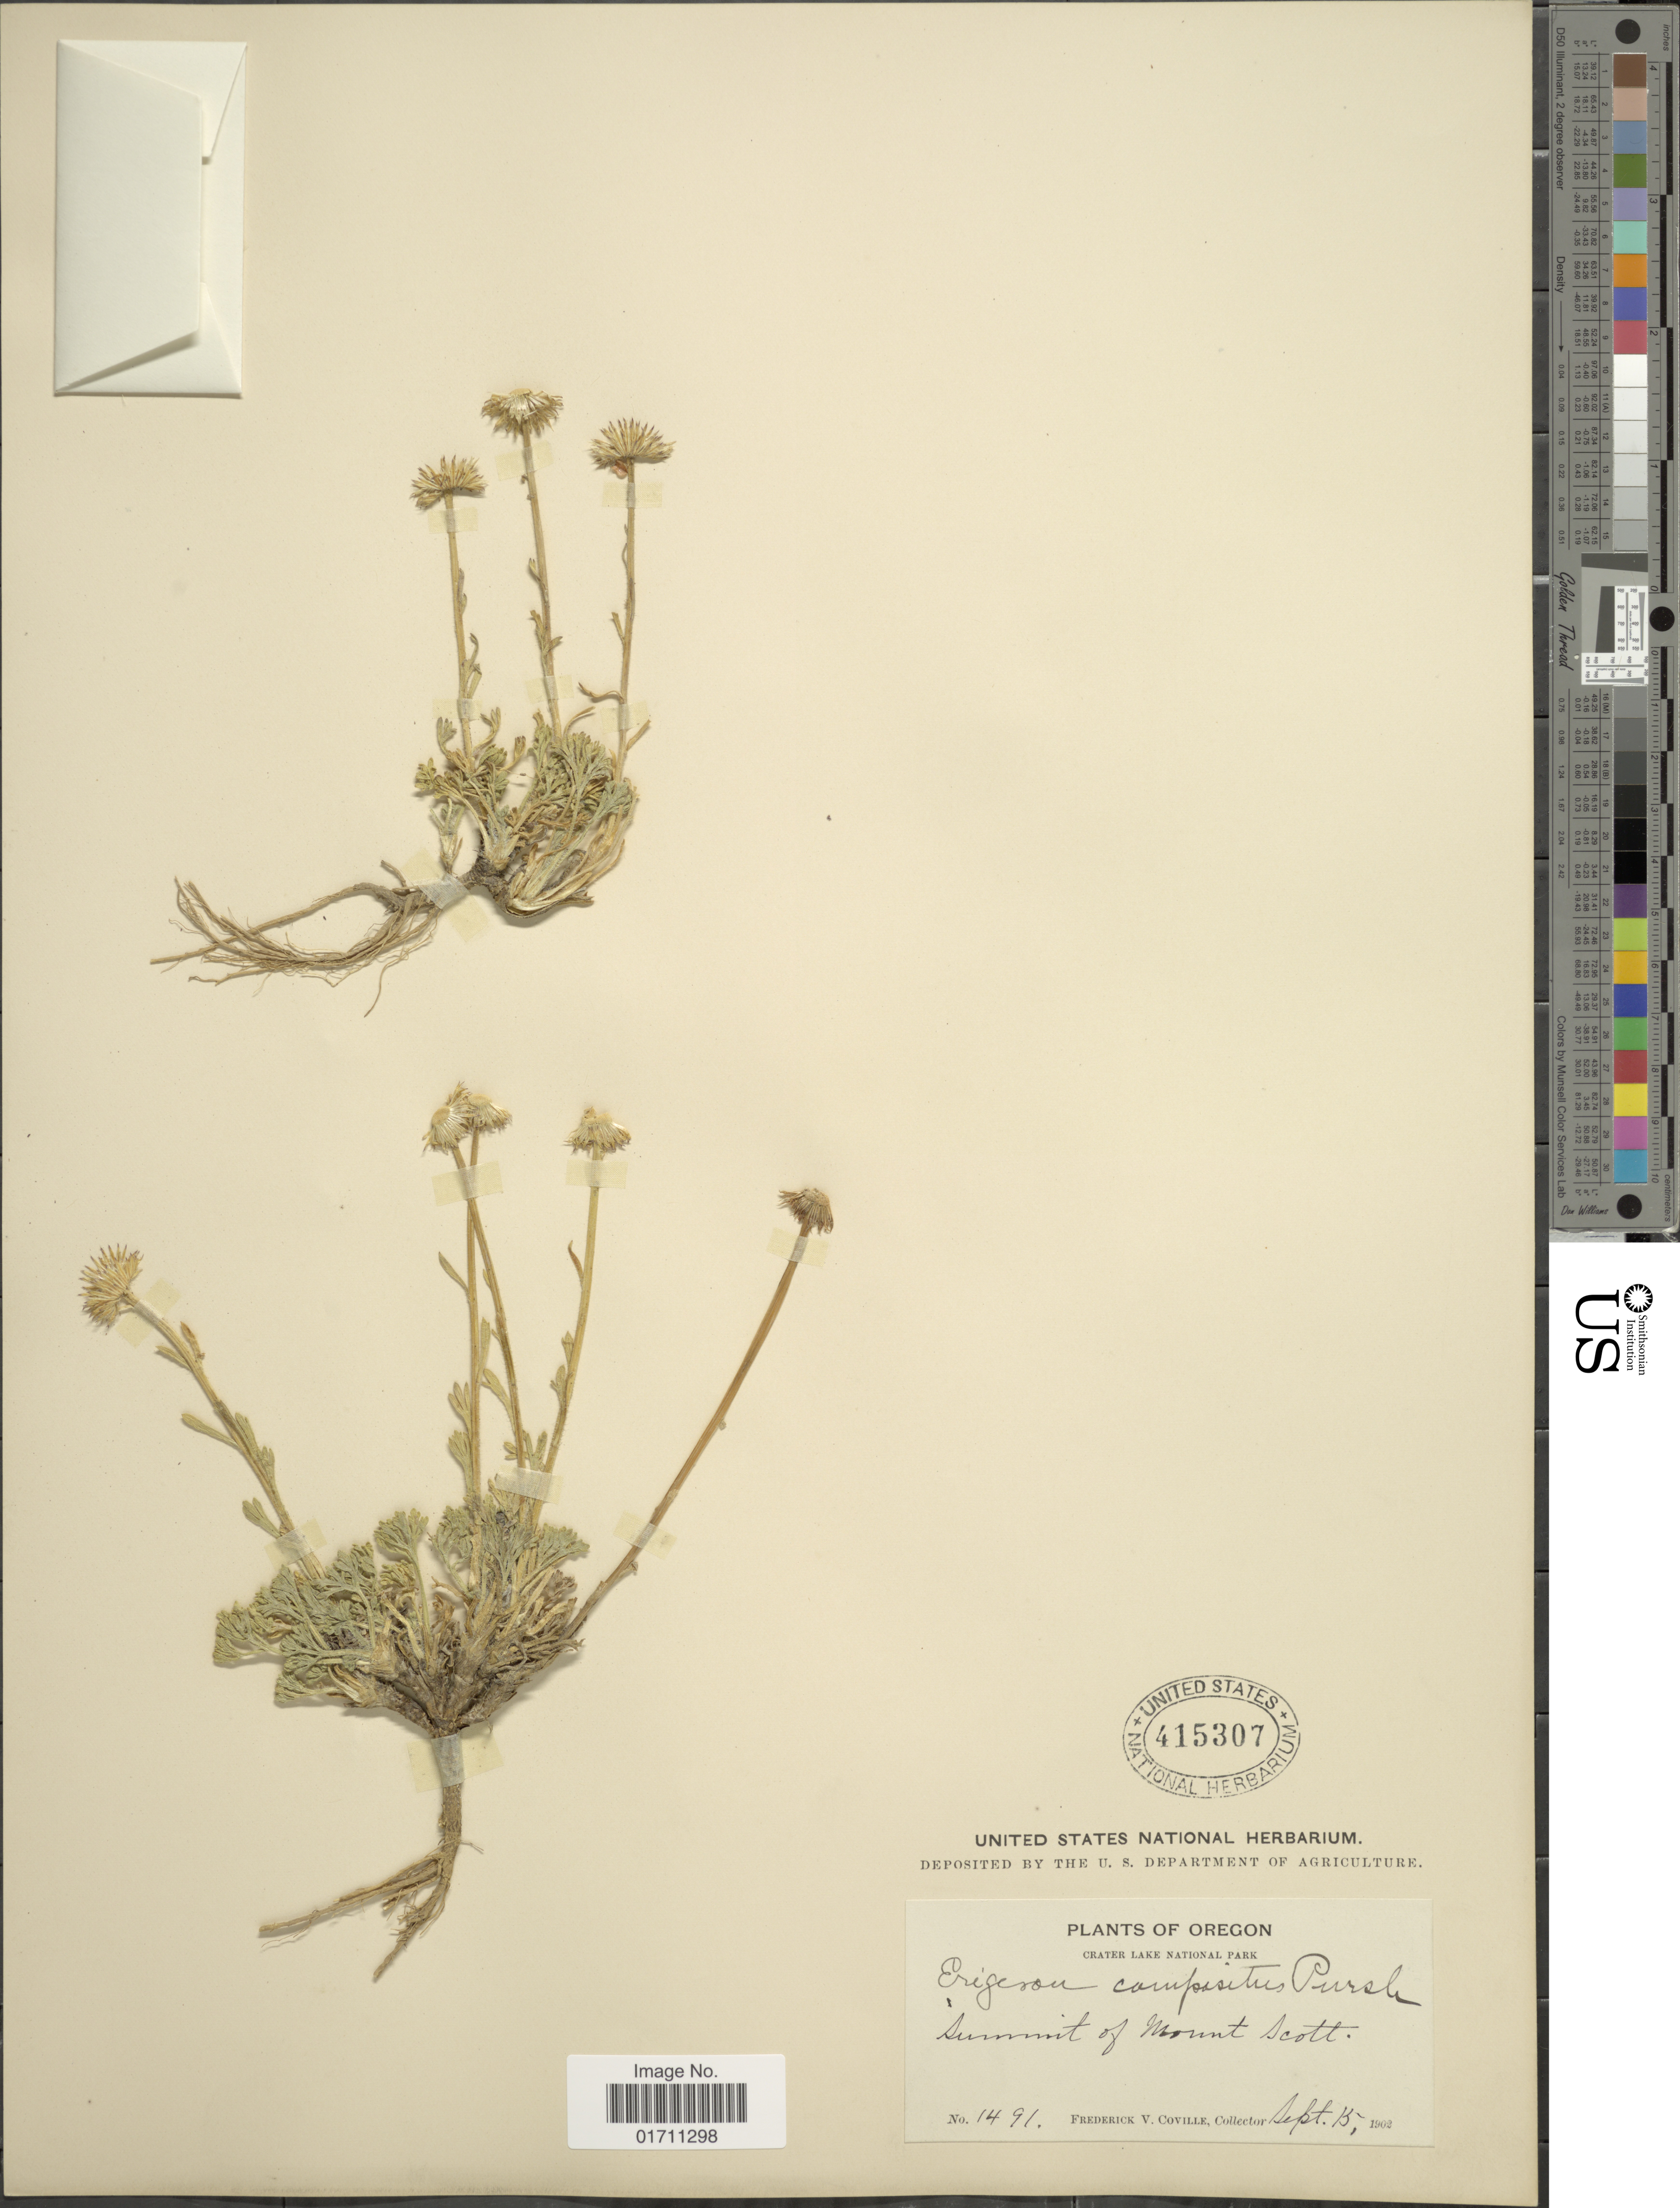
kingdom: Plantae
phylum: Tracheophyta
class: Magnoliopsida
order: Asterales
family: Asteraceae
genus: Erigeron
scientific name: Erigeron compositus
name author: Pursh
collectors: F. V. Coville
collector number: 1491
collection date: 1902-09-15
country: United States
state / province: Oregon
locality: Crater Lake National Park, Summit of Mount Scott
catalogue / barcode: US 415307